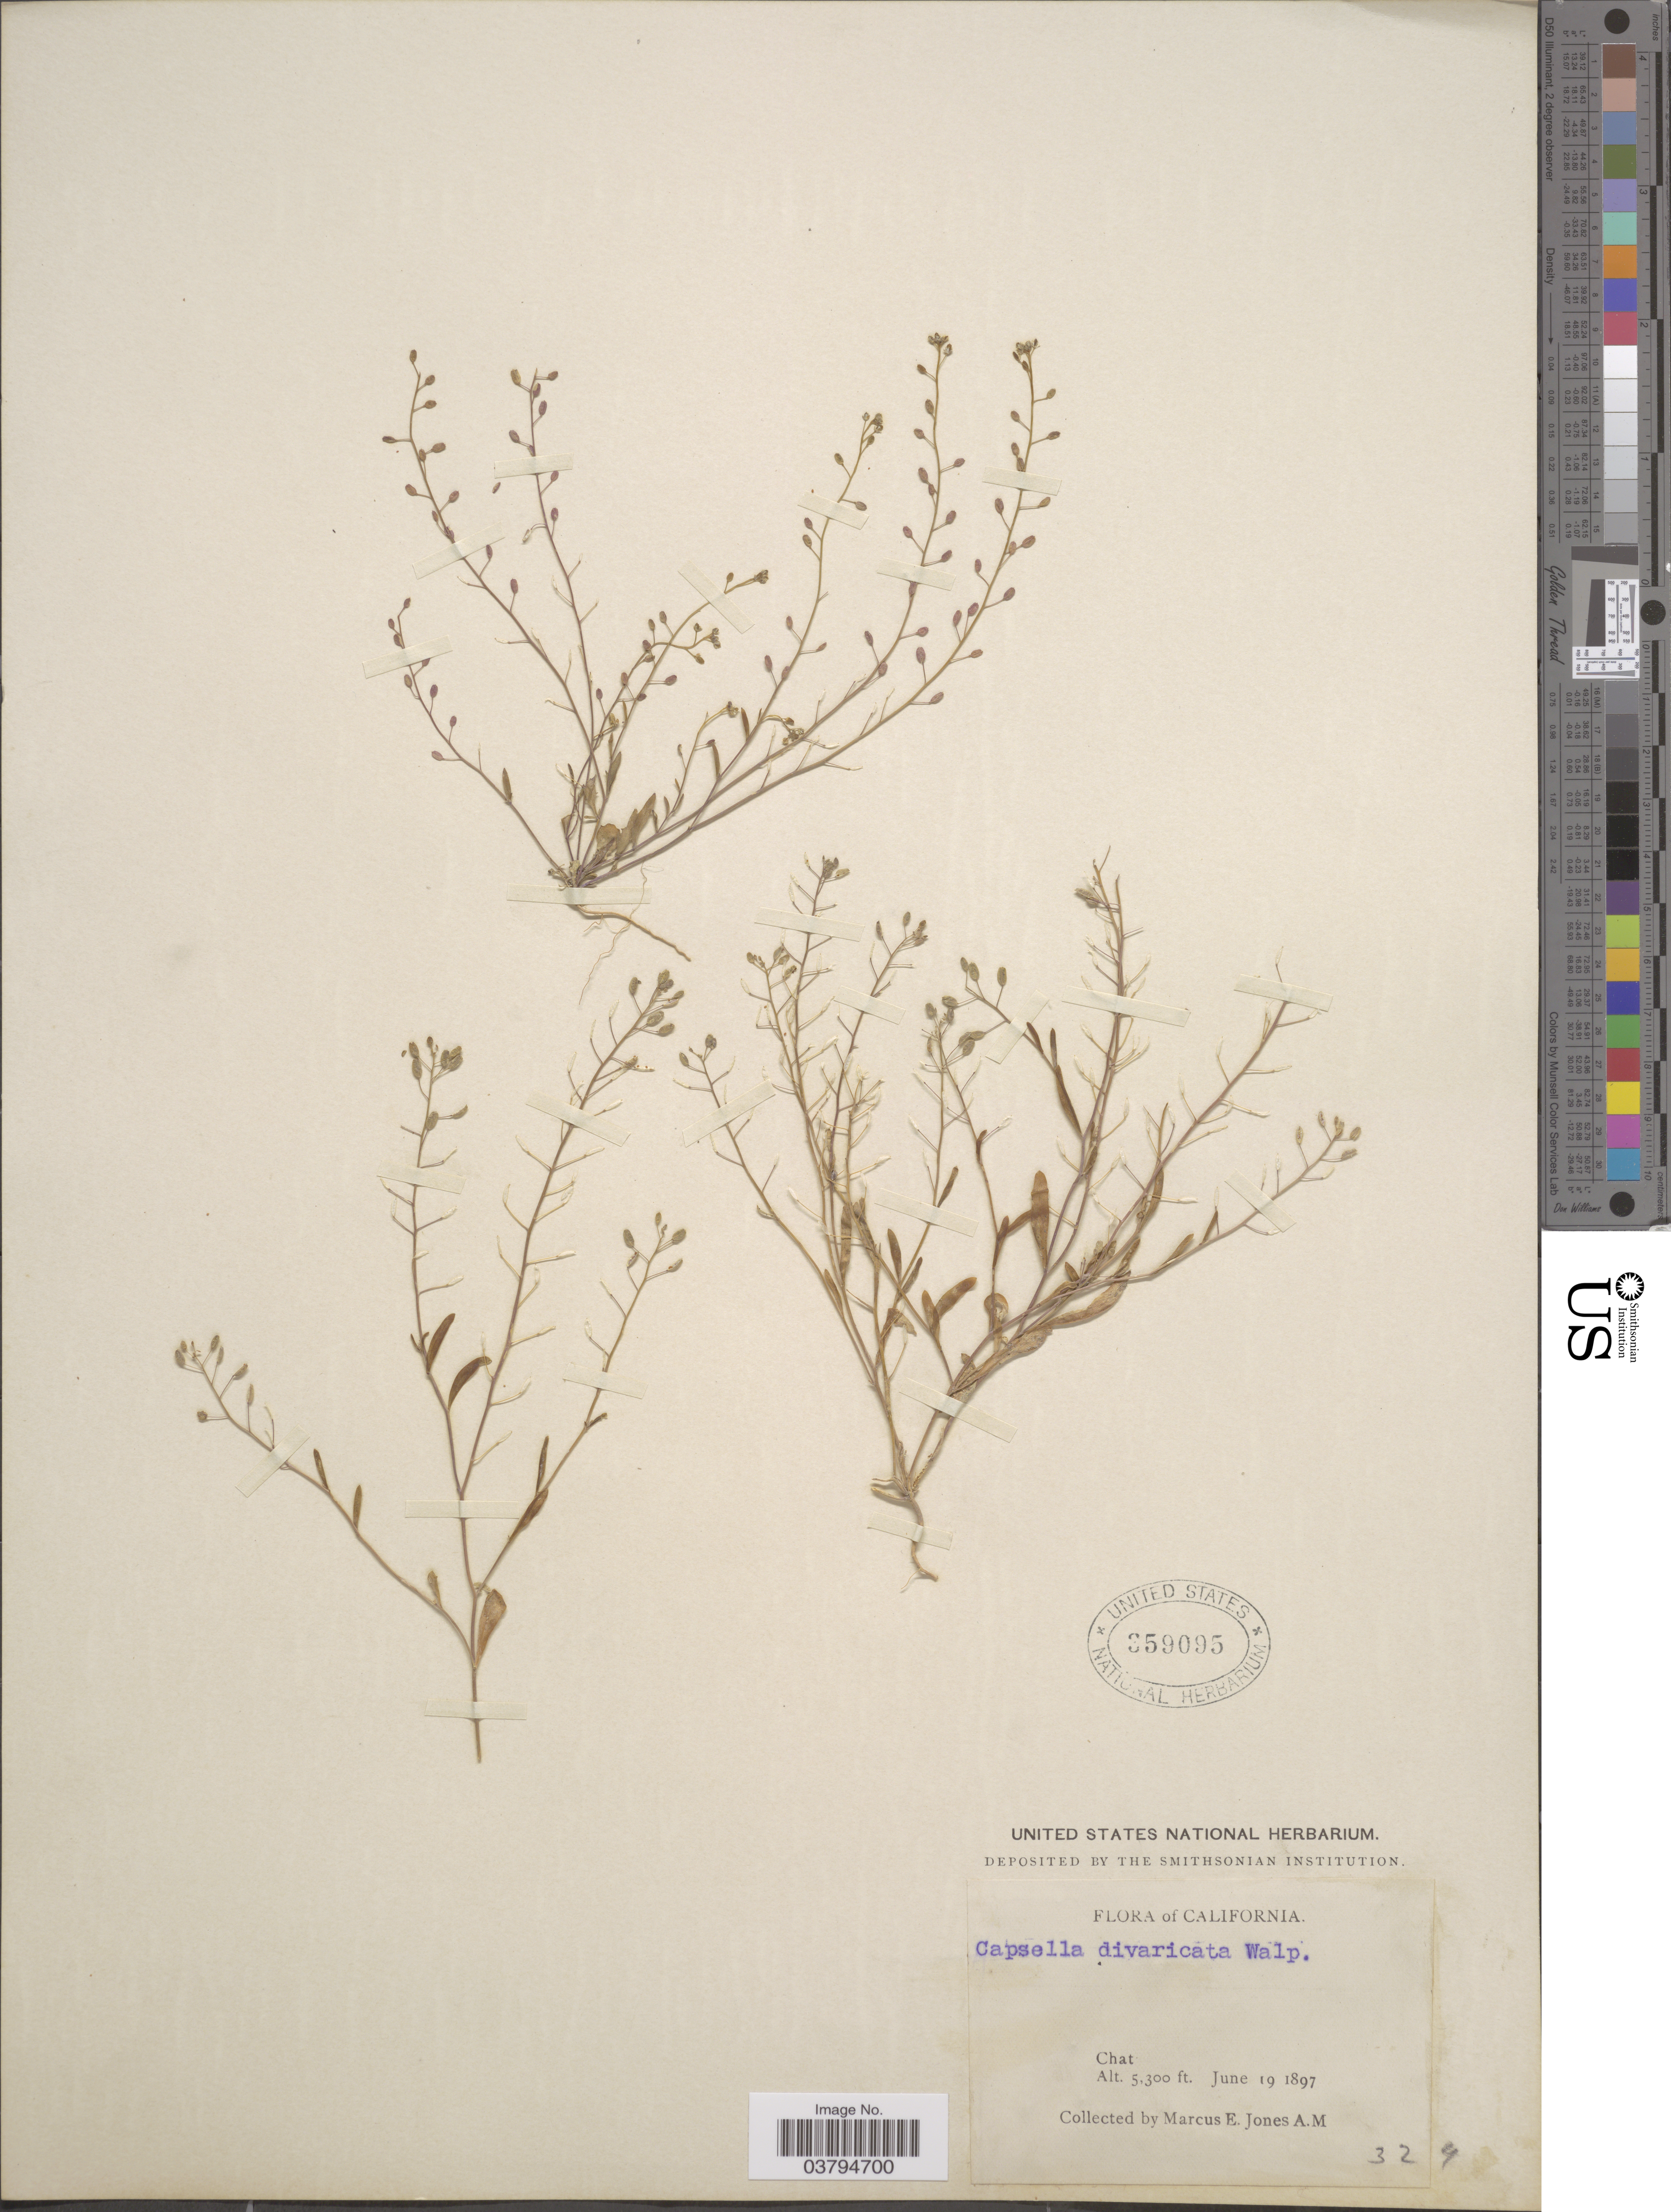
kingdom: Plantae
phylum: Tracheophyta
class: Magnoliopsida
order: Brassicales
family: Brassicaceae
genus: Hornungia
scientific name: Hornungia procumbens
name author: (L.) Hayek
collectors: M. E. Jones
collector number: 329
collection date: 1897-06-19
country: United States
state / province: California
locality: Chat.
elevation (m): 1615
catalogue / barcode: US 359095